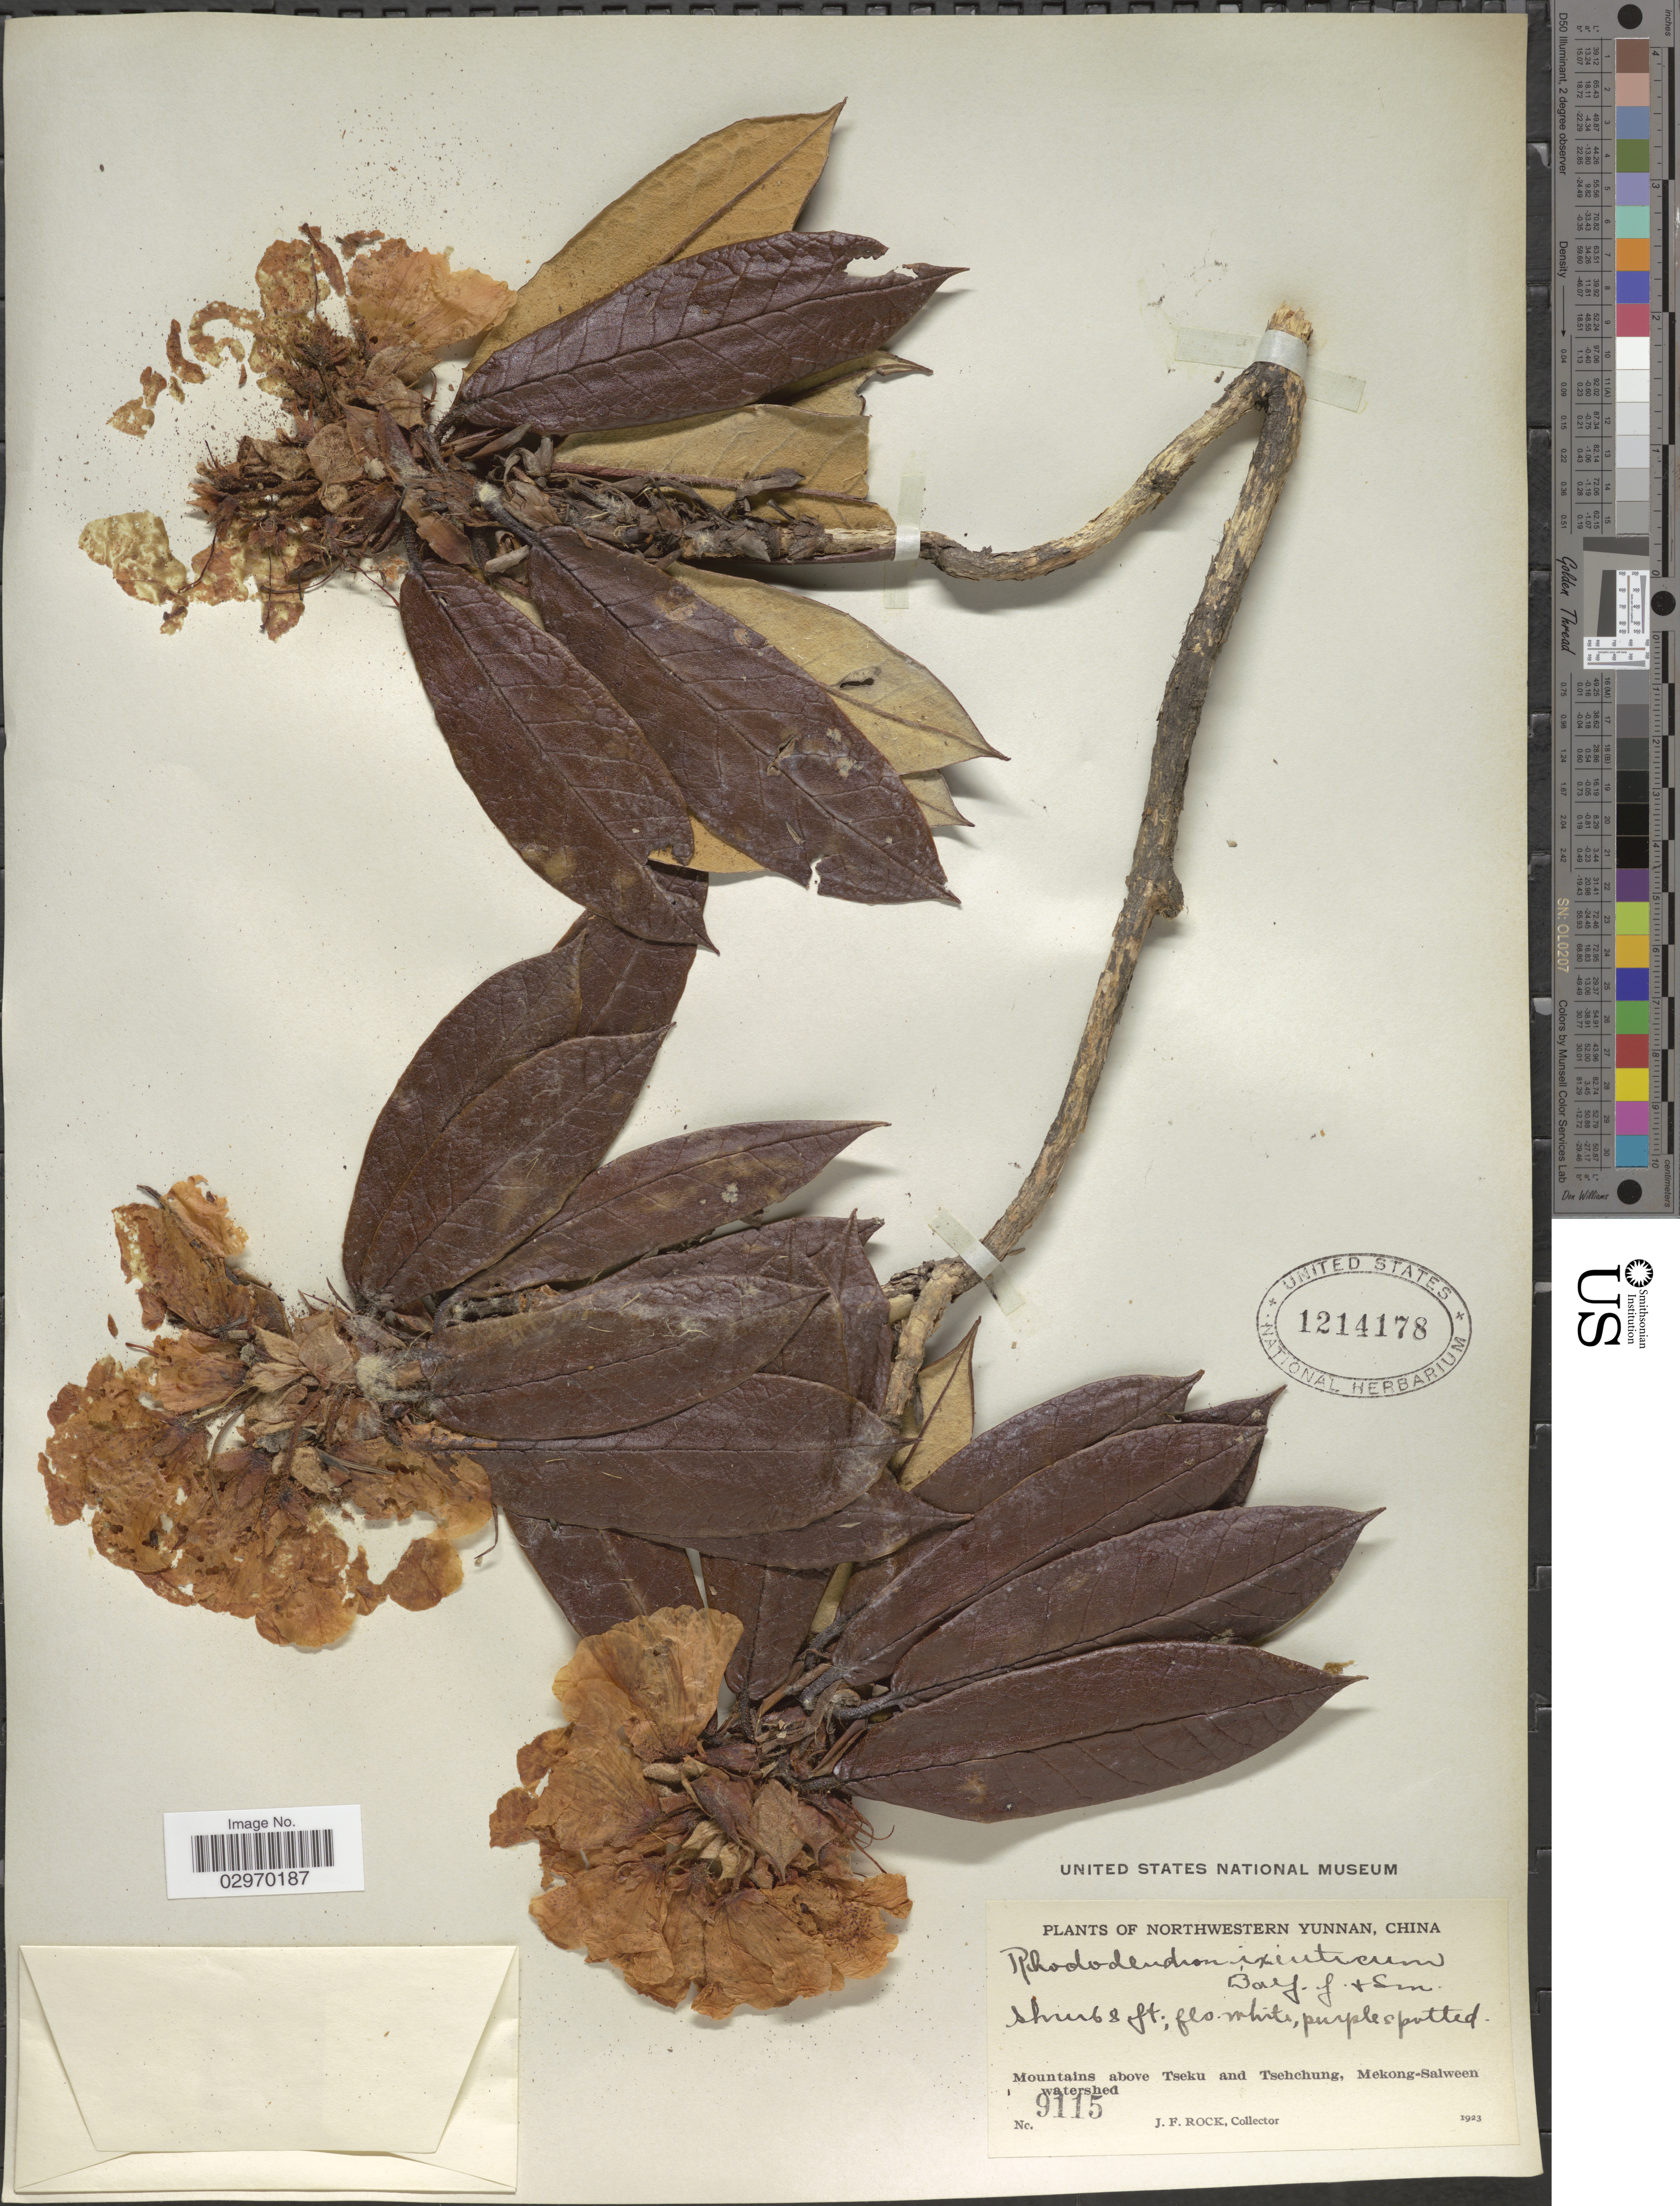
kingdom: Plantae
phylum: Tracheophyta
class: Magnoliopsida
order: Ericales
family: Ericaceae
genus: Rhododendron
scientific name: Rhododendron crinigerum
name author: Franch.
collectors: J. Rock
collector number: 9115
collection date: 1923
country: China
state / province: Yunnan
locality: Northwestern Yunnan. Mountains above Tseku and Tsehchung, Mekong-Salween watershed.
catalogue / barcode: US 1214178